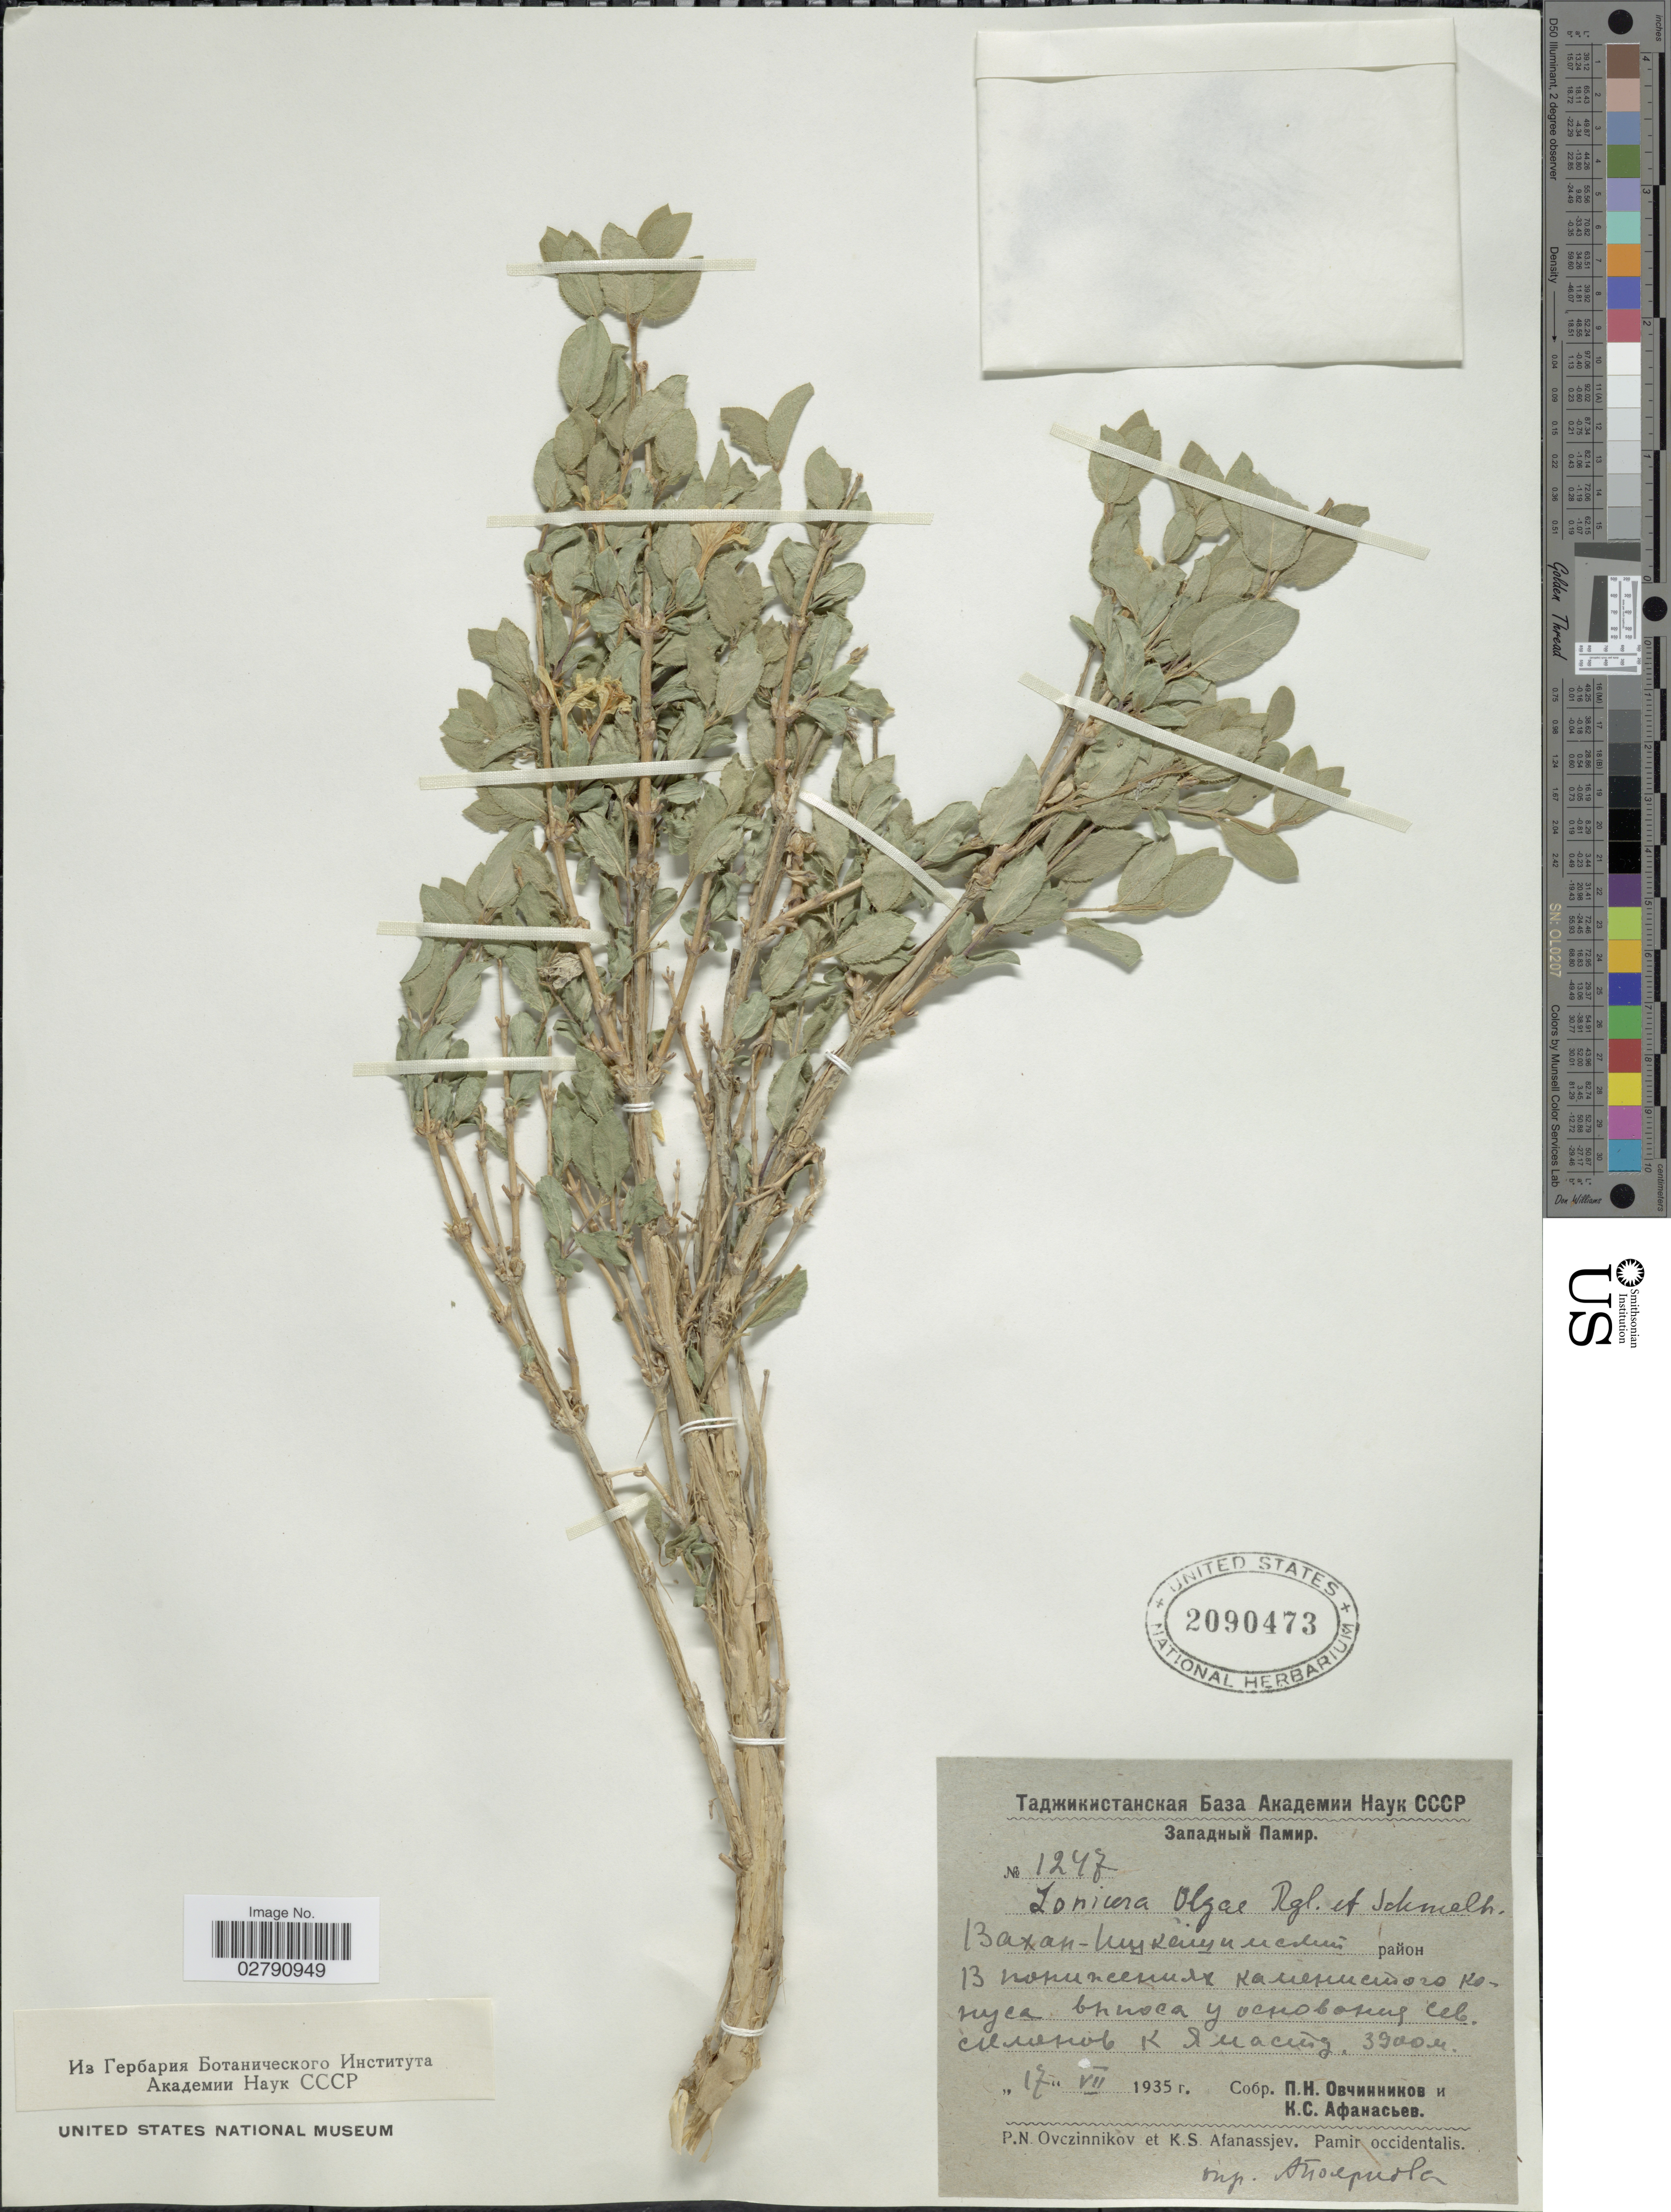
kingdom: Plantae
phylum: Tracheophyta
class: Magnoliopsida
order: Dipsacales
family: Caprifoliaceae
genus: Lonicera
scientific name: Lonicera olgae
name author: Regel & Schmalh.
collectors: P. Ovczinnikov & C. S. Afanassiev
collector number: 1247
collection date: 1935-07-17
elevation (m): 3900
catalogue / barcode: US 2090473